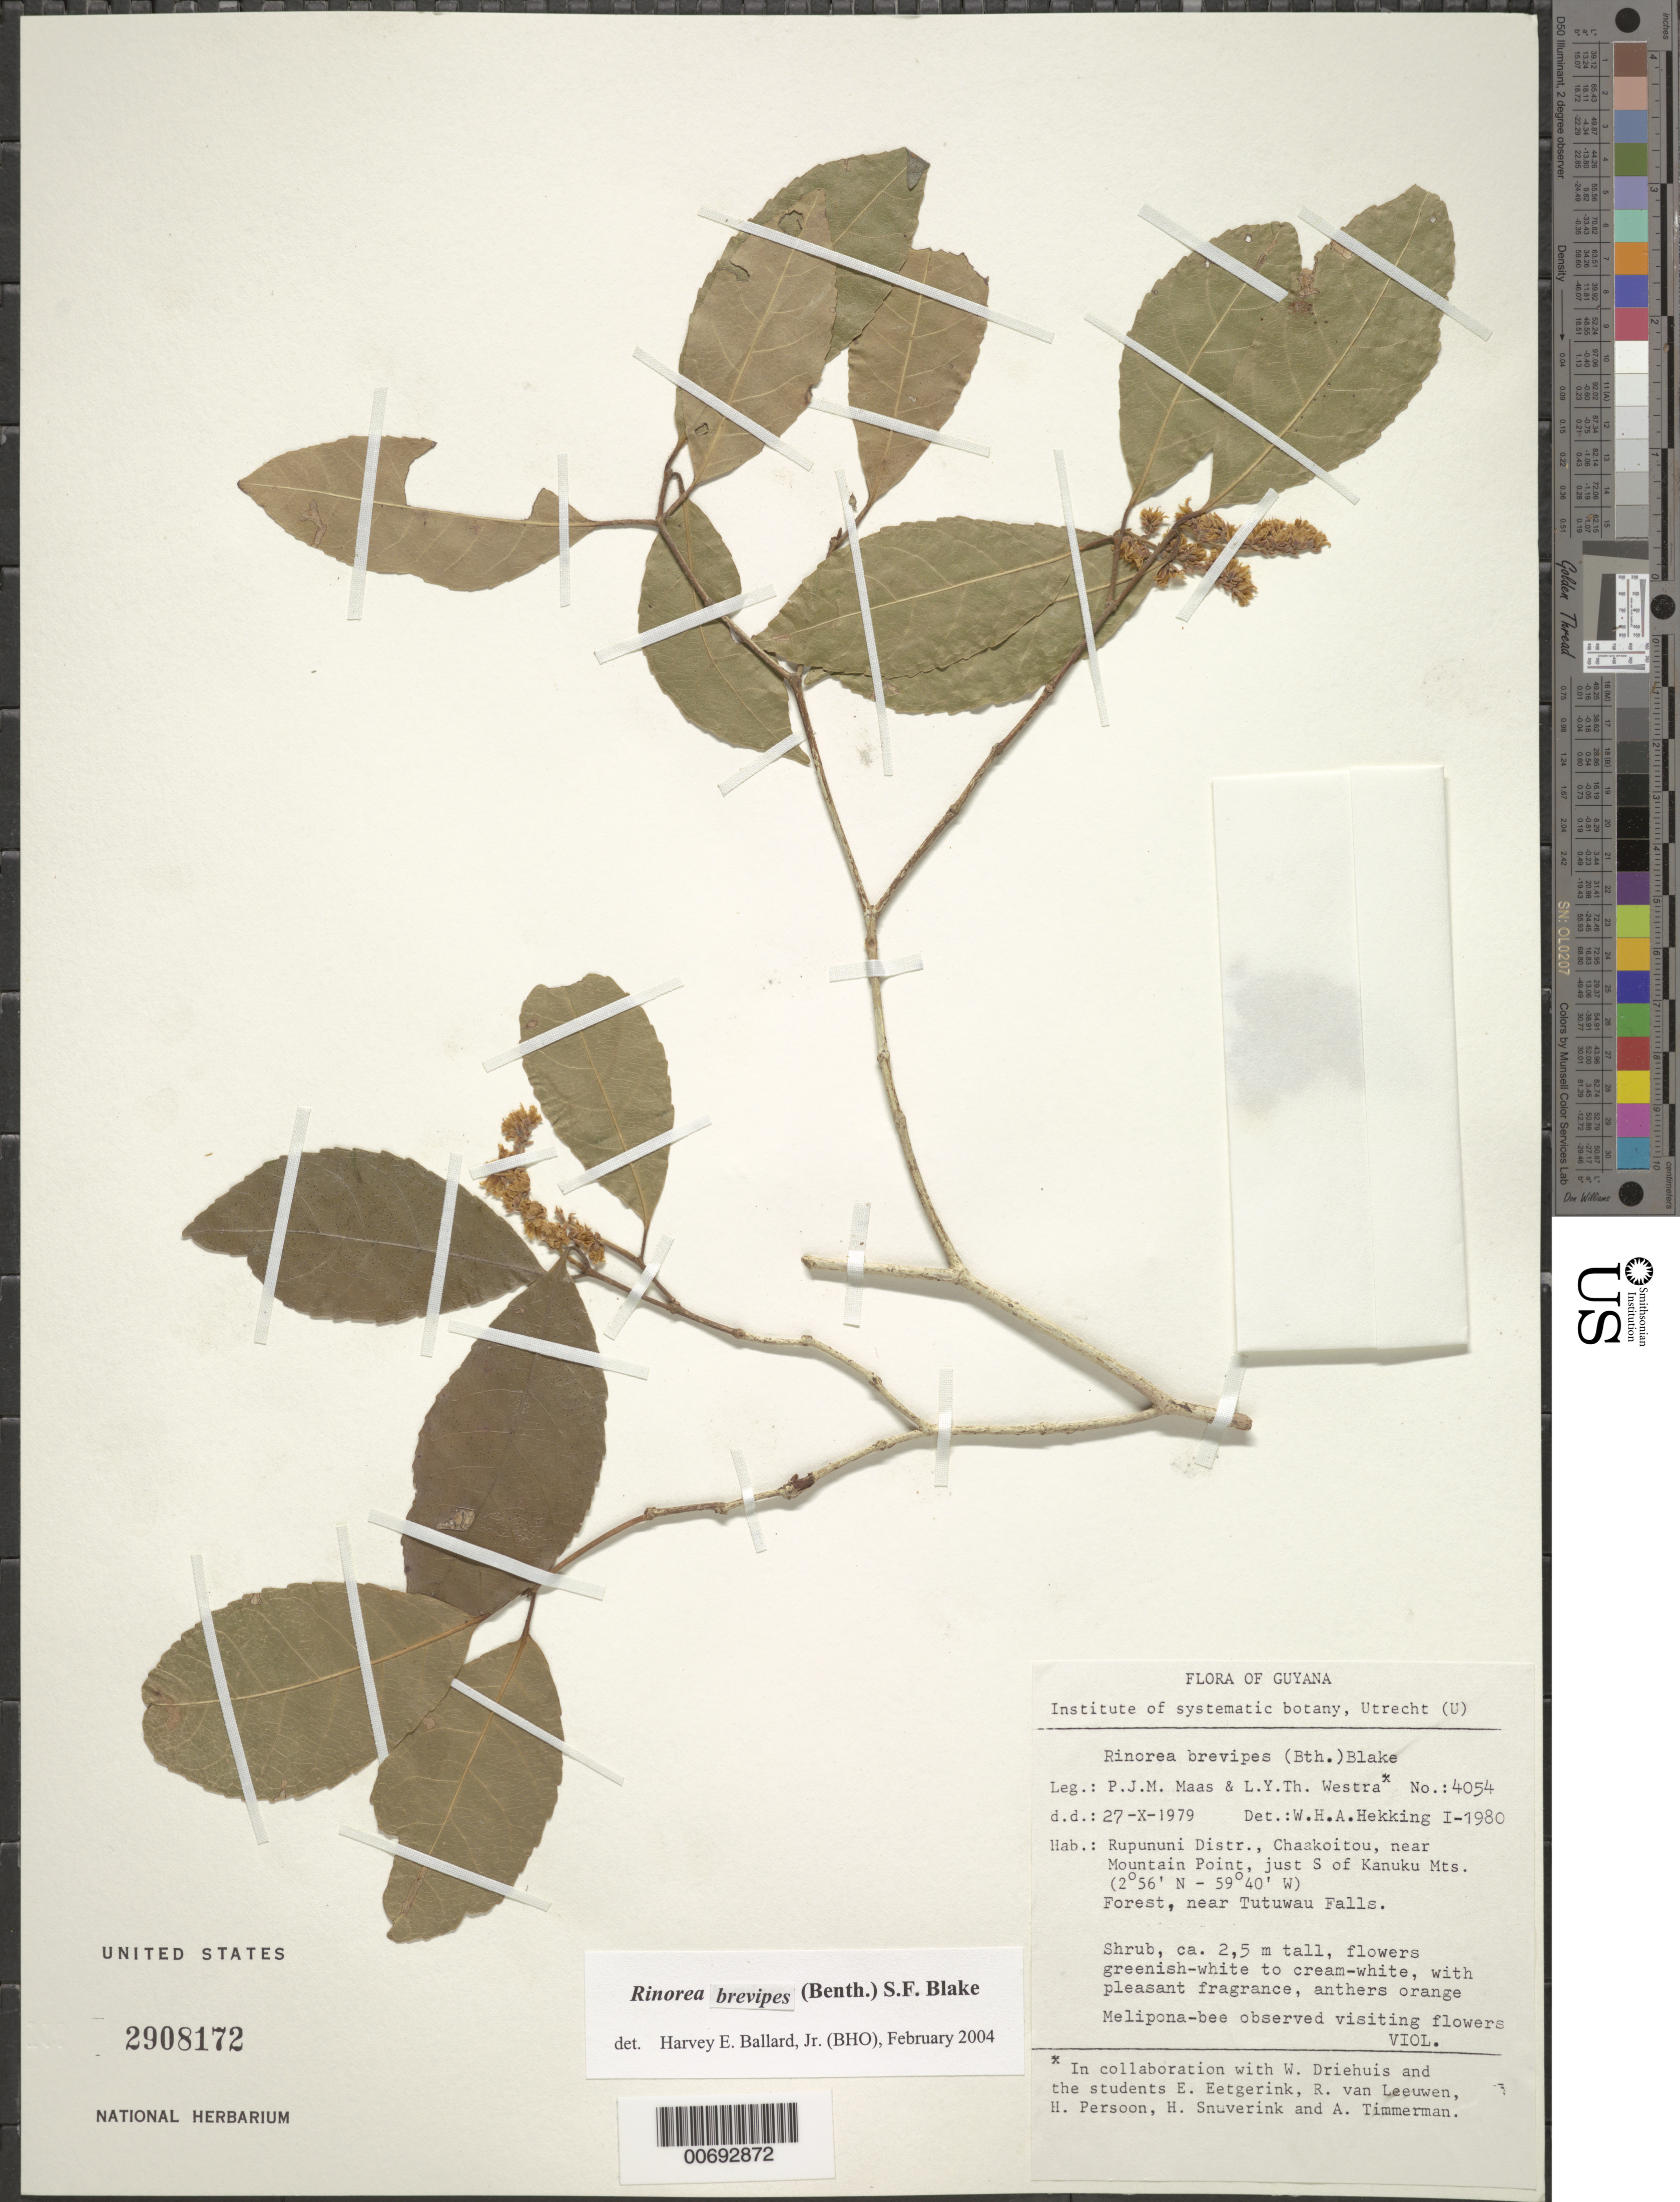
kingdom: Plantae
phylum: Tracheophyta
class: Magnoliopsida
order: Malpighiales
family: Violaceae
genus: Rinorea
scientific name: Rinorea brevipes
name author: (Benth.) S.F. Blake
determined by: Ballard, Harvey E.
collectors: P. Maas & L. Y. T. Westra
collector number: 4054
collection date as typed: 27-Oct-79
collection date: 1979-10-27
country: Guyana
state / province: U. Takutu-U. Essequibo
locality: Chaakoitou, Tutuwau Creek, near Mt. Point, S of Kanuku Mts., Rupununi Dist.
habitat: Forest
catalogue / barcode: US 2908172